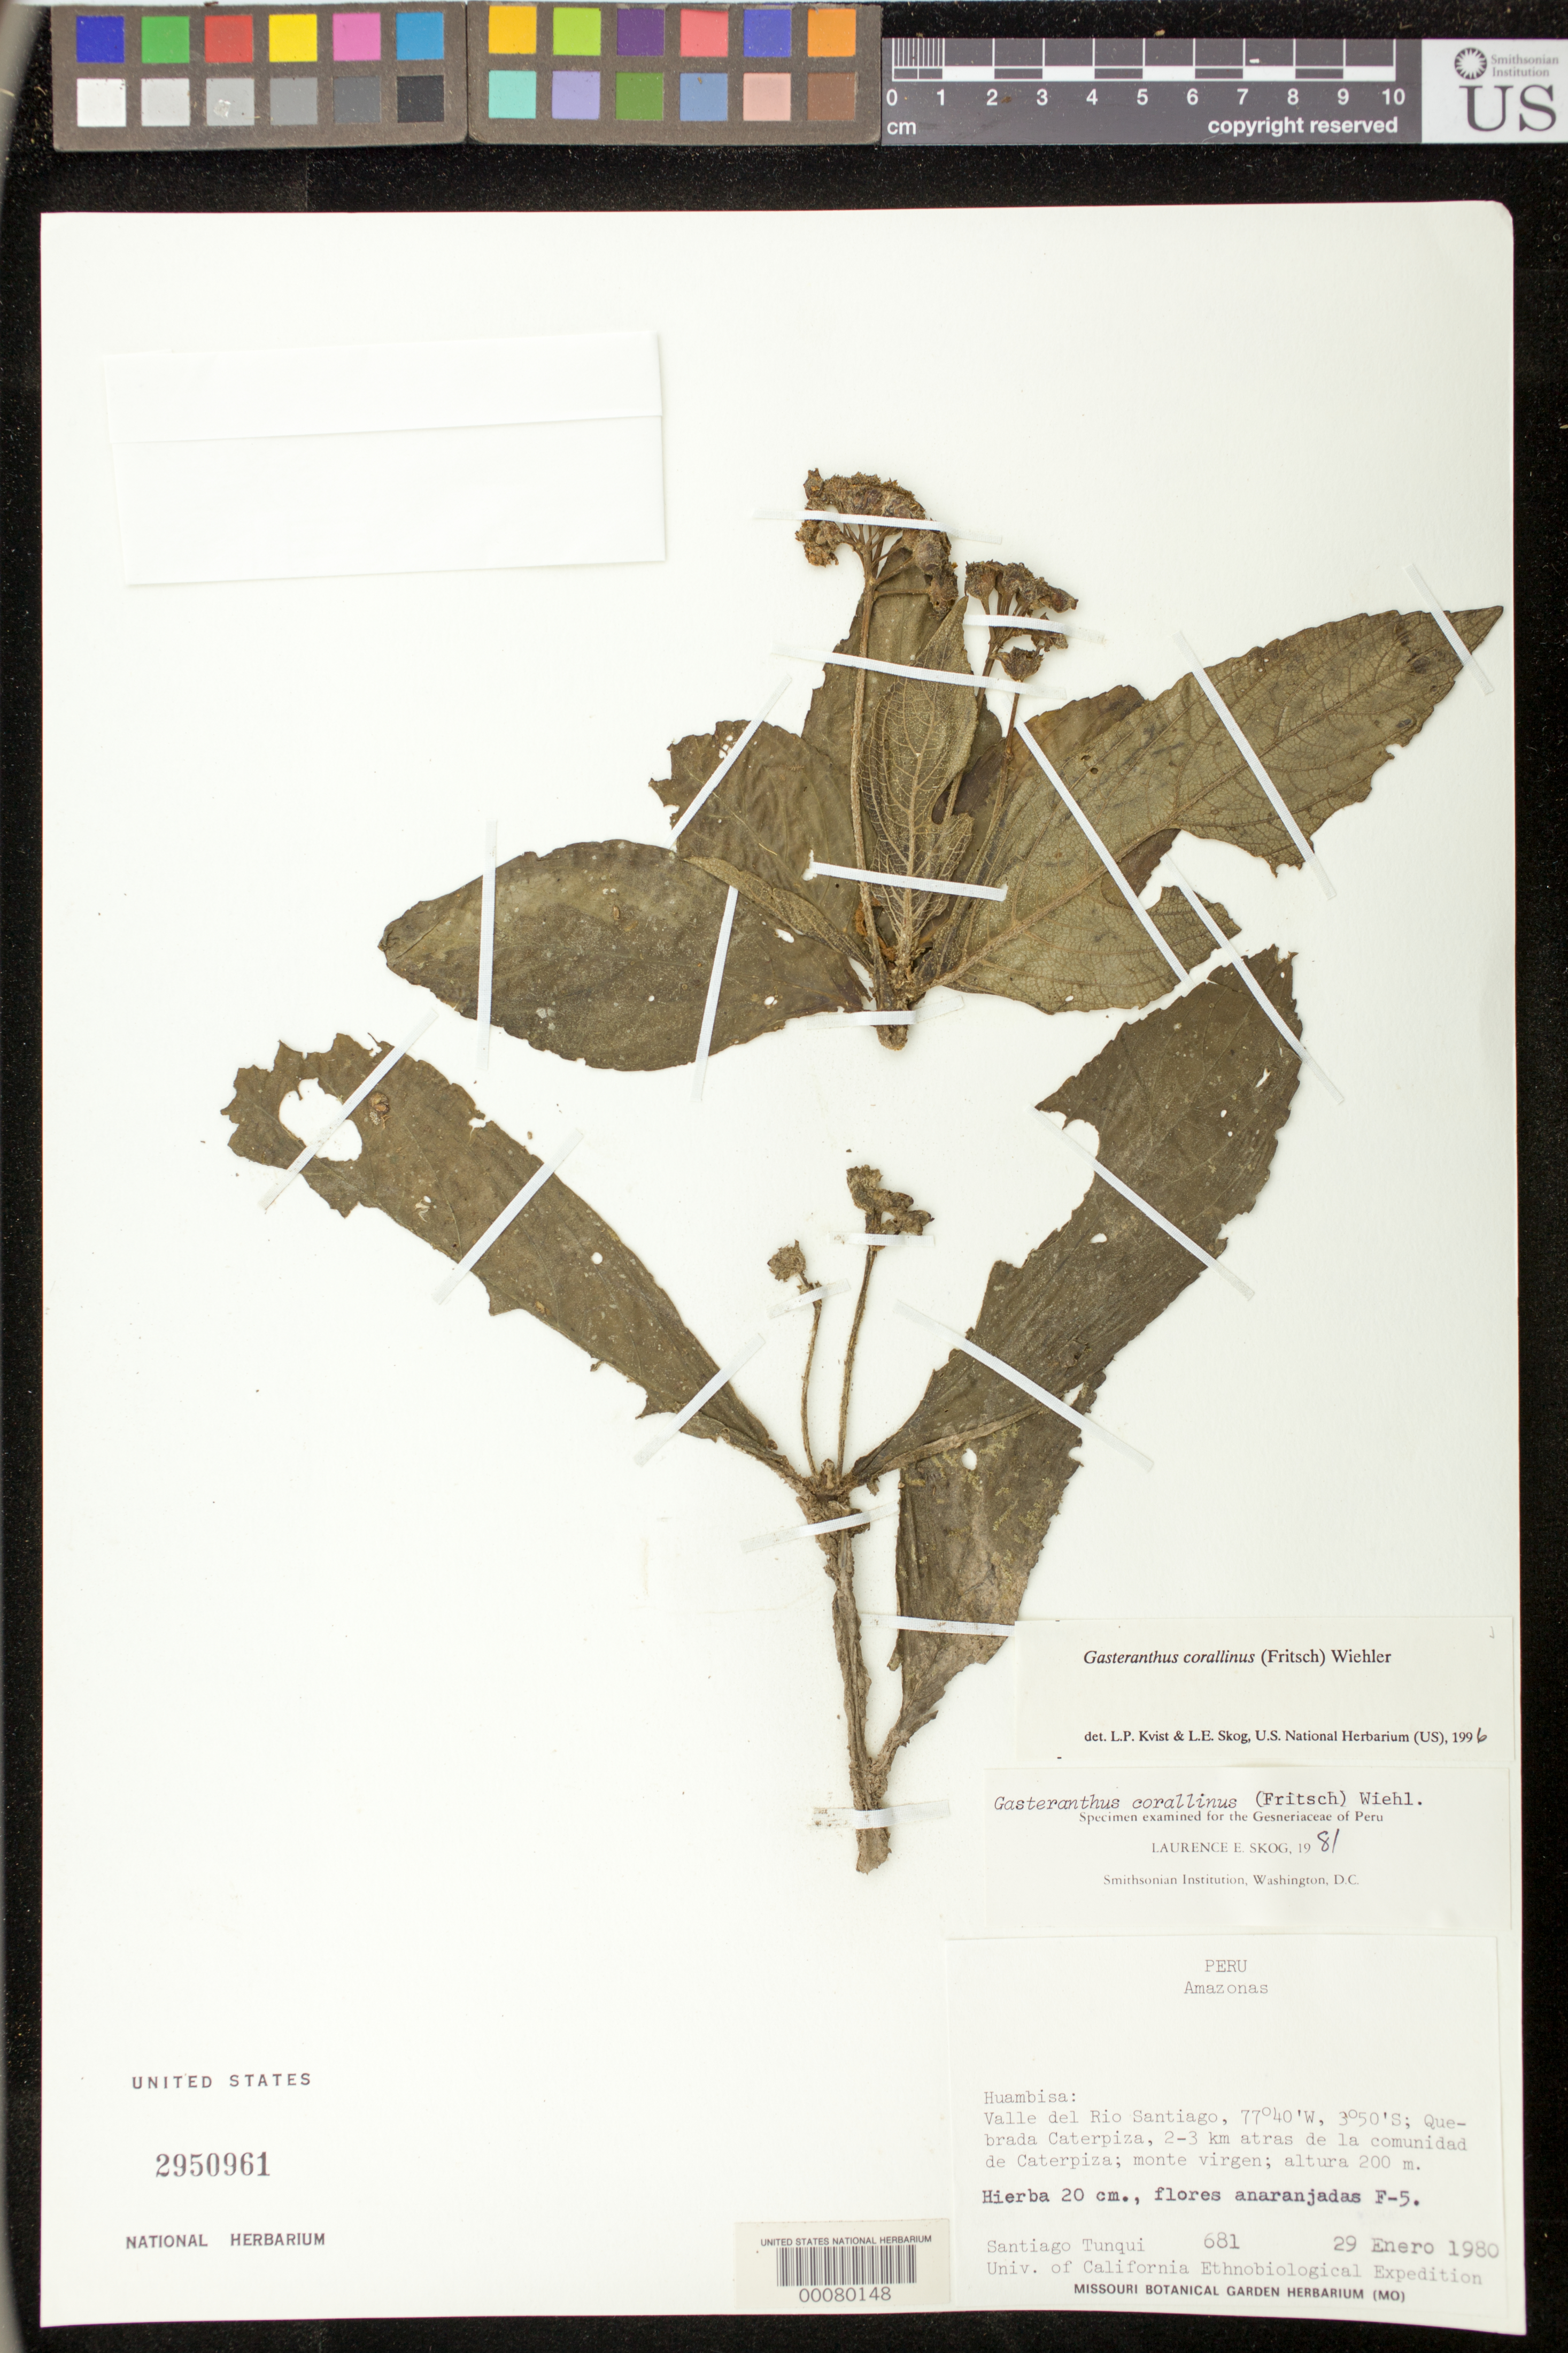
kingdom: Plantae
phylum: Tracheophyta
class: Magnoliopsida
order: Lamiales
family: Gesneriaceae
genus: Gasteranthus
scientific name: Gasteranthus corallinus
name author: (Fritsch) Wiehler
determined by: Skog, Laurence E.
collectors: S. Tunqui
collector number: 681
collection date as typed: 29 Jan 1980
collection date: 1980-01-29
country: Peru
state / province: Amazonas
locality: Valle del Rio Santiago, Quebrada Caterpiza, 2-3 km atras de la comunidad de Caterpiza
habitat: Monte virgen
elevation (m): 200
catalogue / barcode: US 2950961